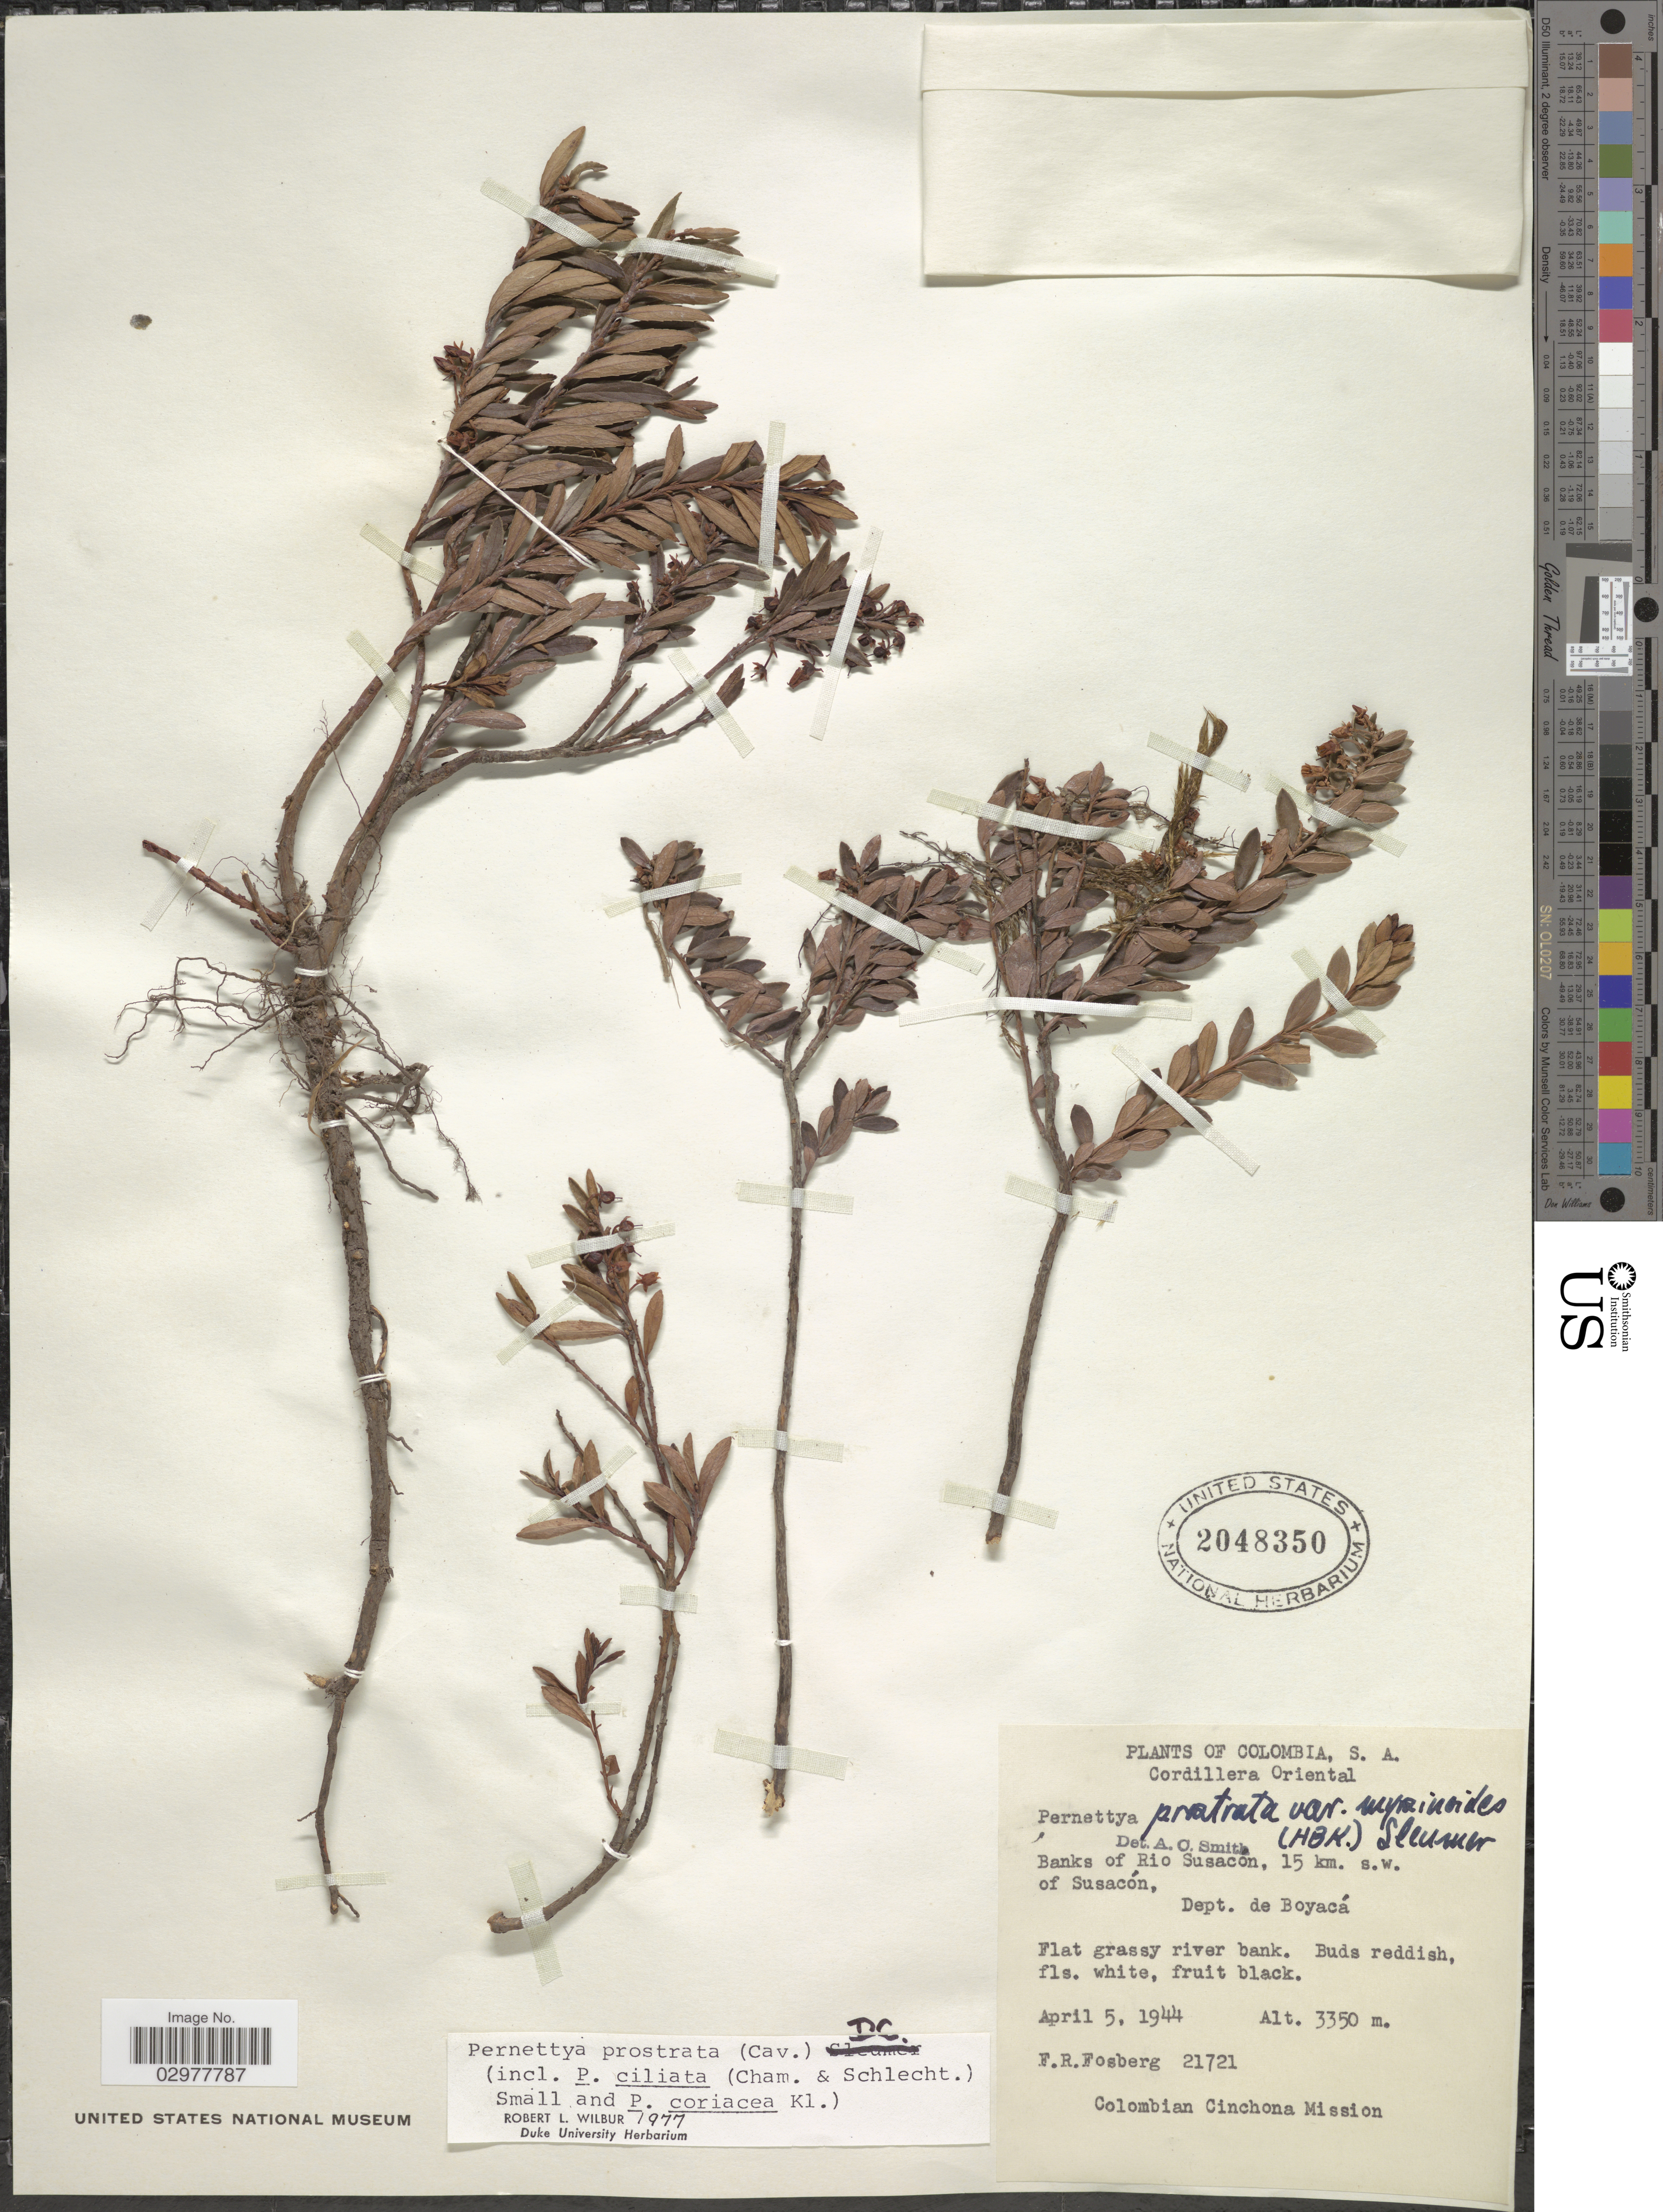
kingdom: Plantae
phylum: Tracheophyta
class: Magnoliopsida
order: Ericales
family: Ericaceae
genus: Pernettya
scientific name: Pernettya prostrata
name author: (Cav.) DC.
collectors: F. R. Fosberg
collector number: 21721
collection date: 1944-04-05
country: Colombia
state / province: Boyacá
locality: Cordillera Oriental, Banks of Rio Susacon, 15 km. s.w. of Susacón. Dept. of Boyacá.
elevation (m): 3350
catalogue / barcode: US 2048350